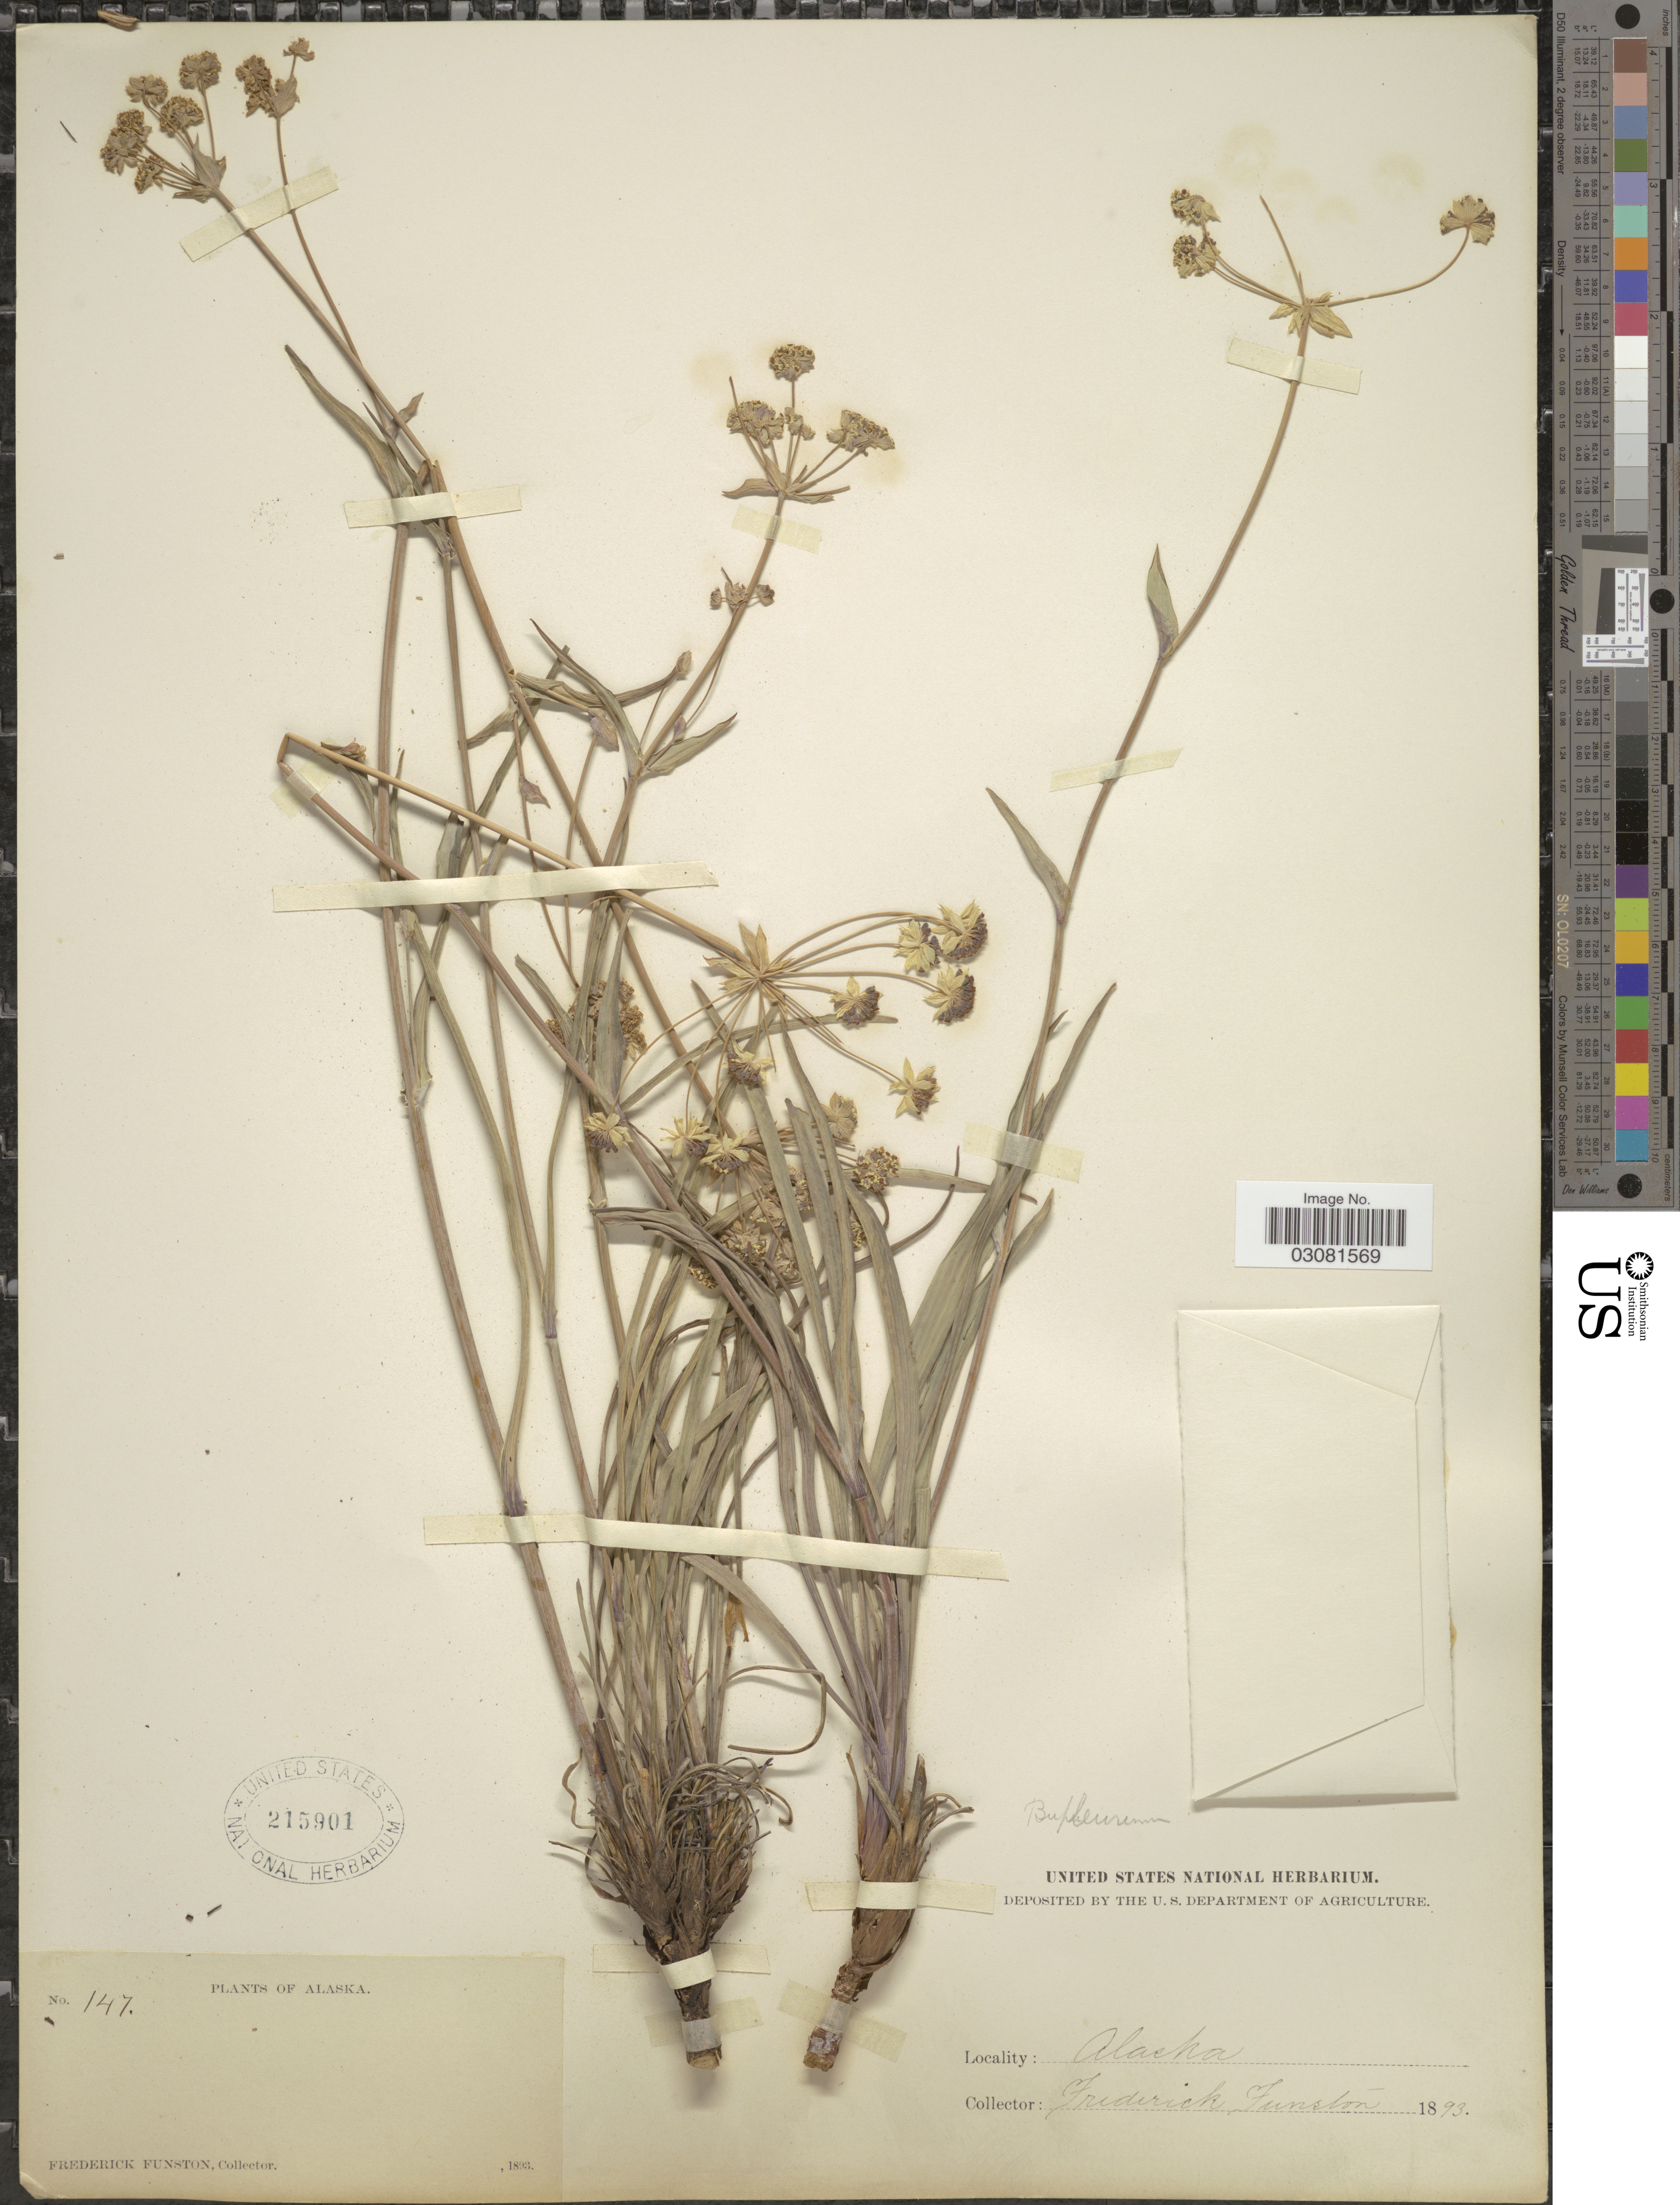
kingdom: Plantae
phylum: Tracheophyta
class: Magnoliopsida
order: Apiales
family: Apiaceae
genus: Bupleurum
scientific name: Bupleurum americanum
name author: J.M. Coult. & Rose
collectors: F. Funston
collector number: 147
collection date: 1893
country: United States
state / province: Alaska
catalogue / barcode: US 215901